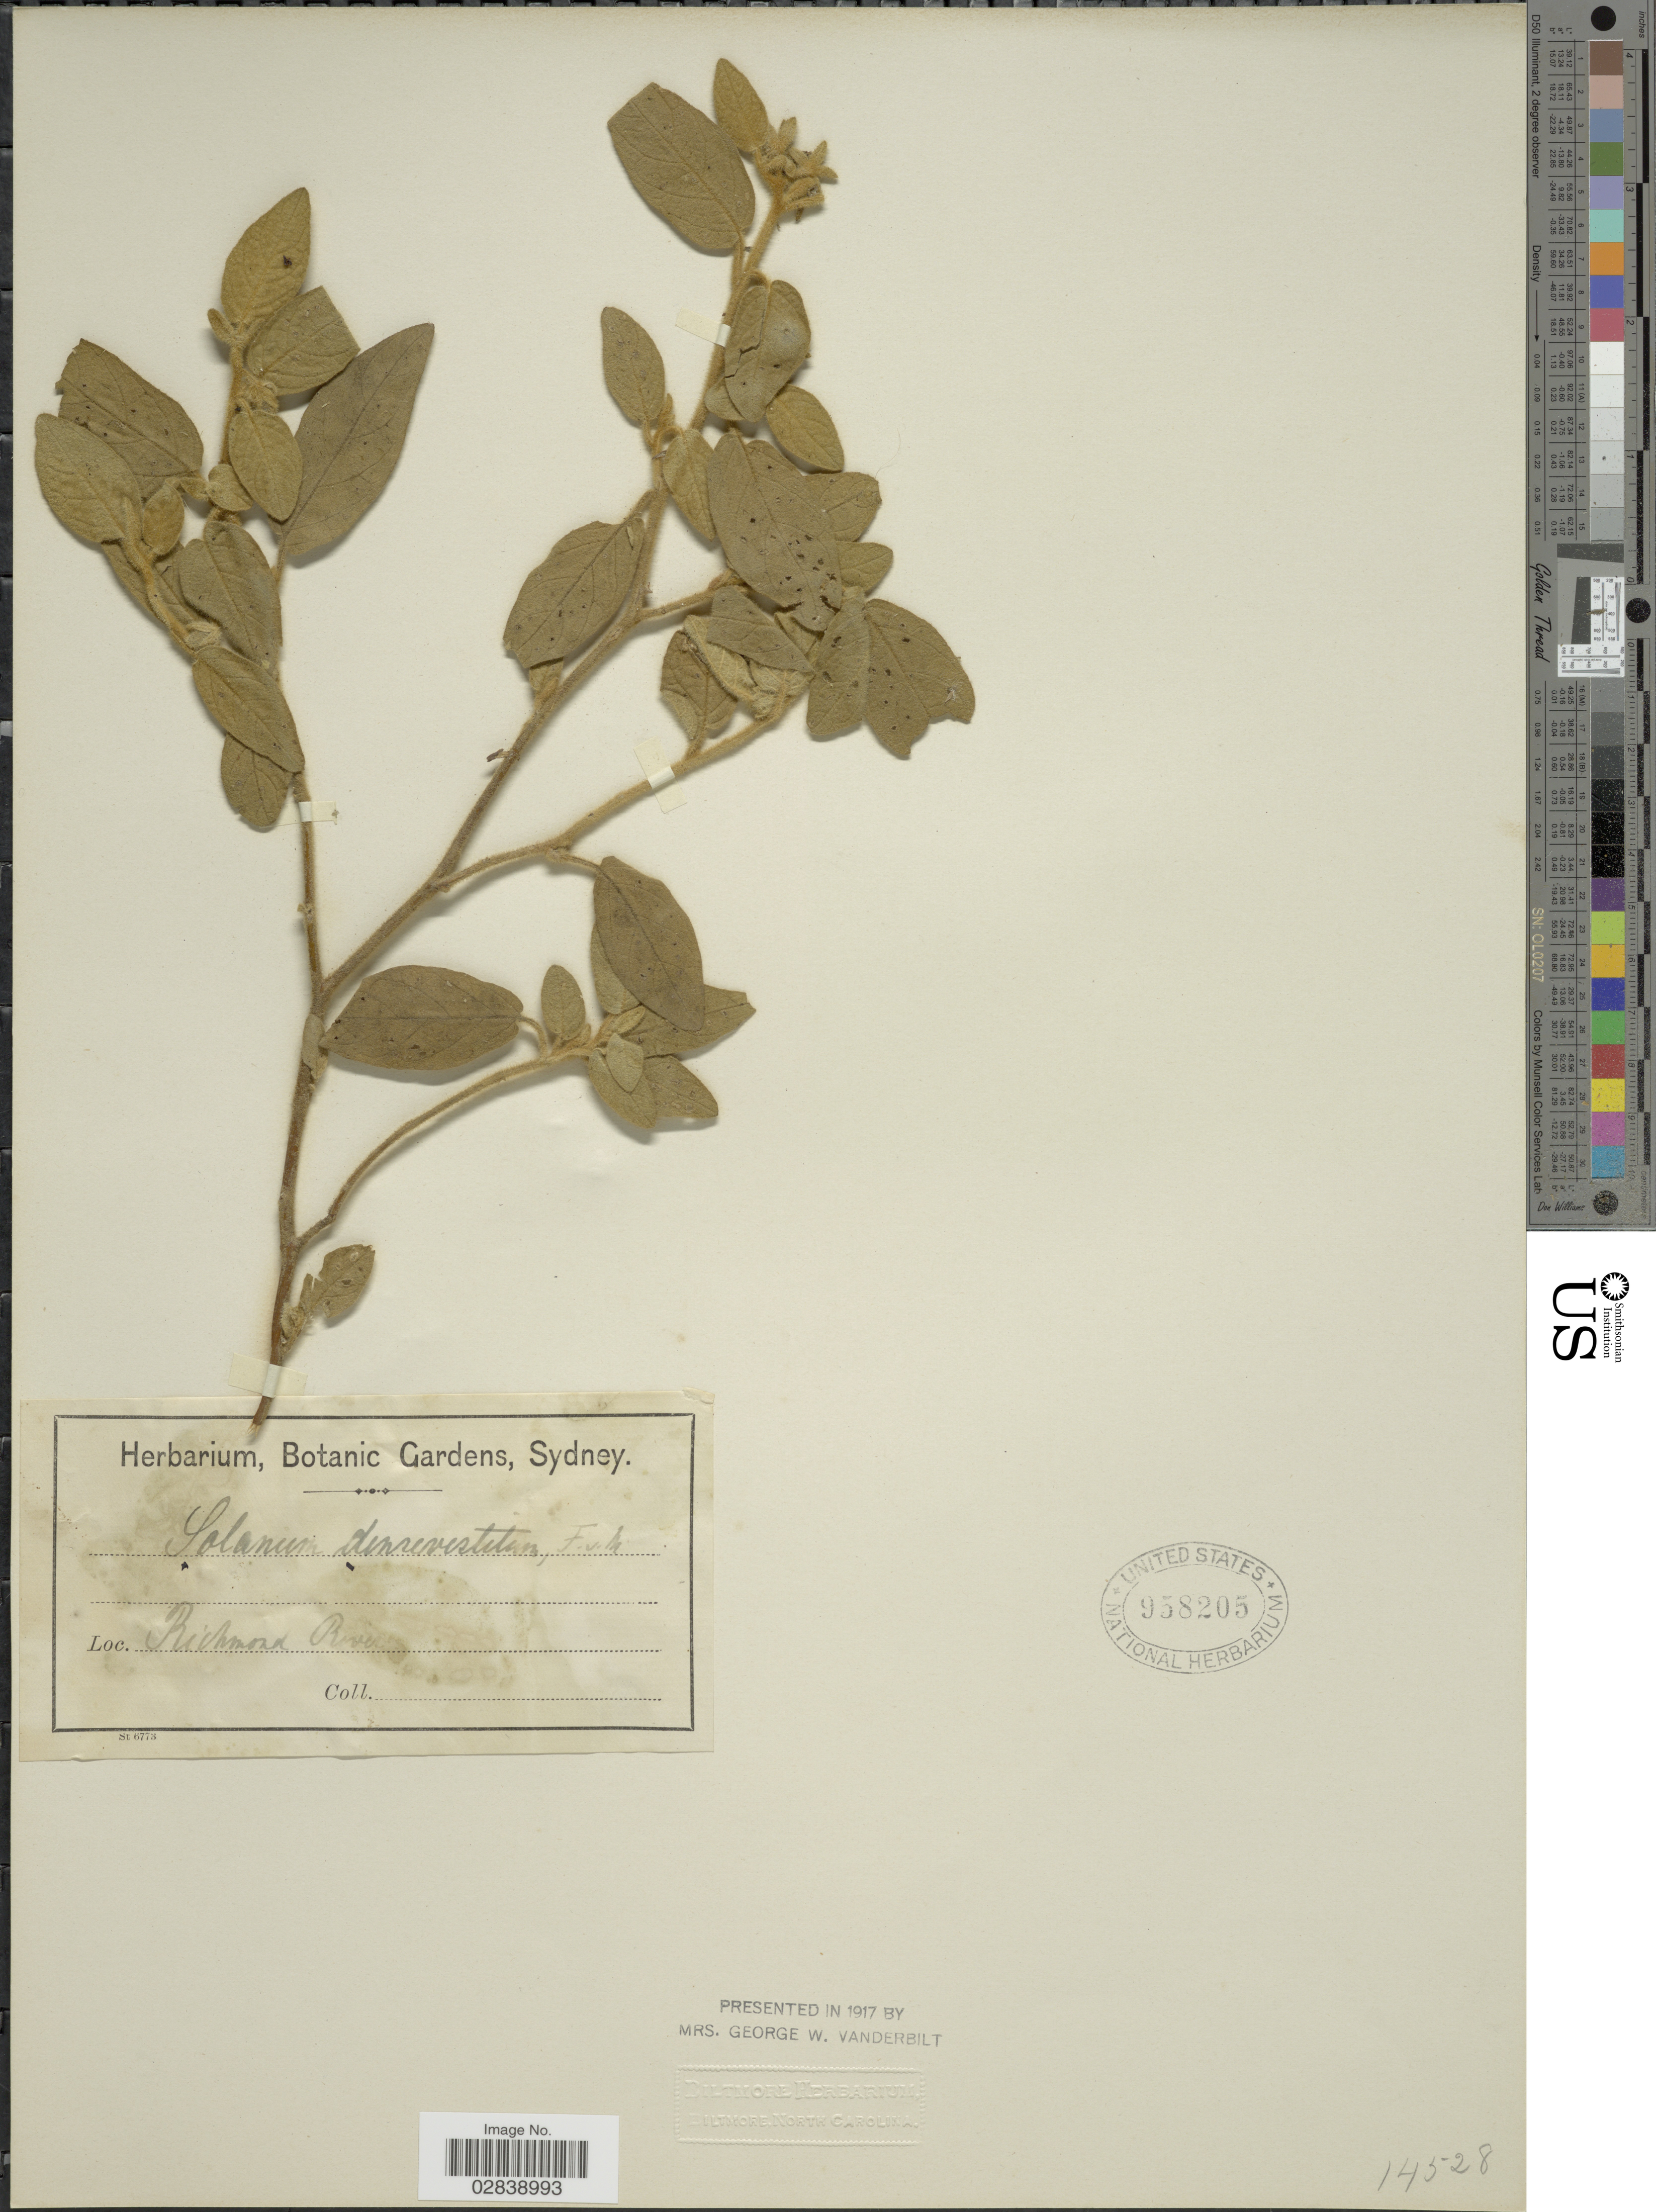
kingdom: Plantae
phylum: Tracheophyta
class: Magnoliopsida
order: Solanales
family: Solanaceae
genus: Solanum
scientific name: Solanum densevestitum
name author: F. Muell.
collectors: ex Herb. Bot. Gard. Sydney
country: Australia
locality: Richmond River.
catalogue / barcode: US 958205